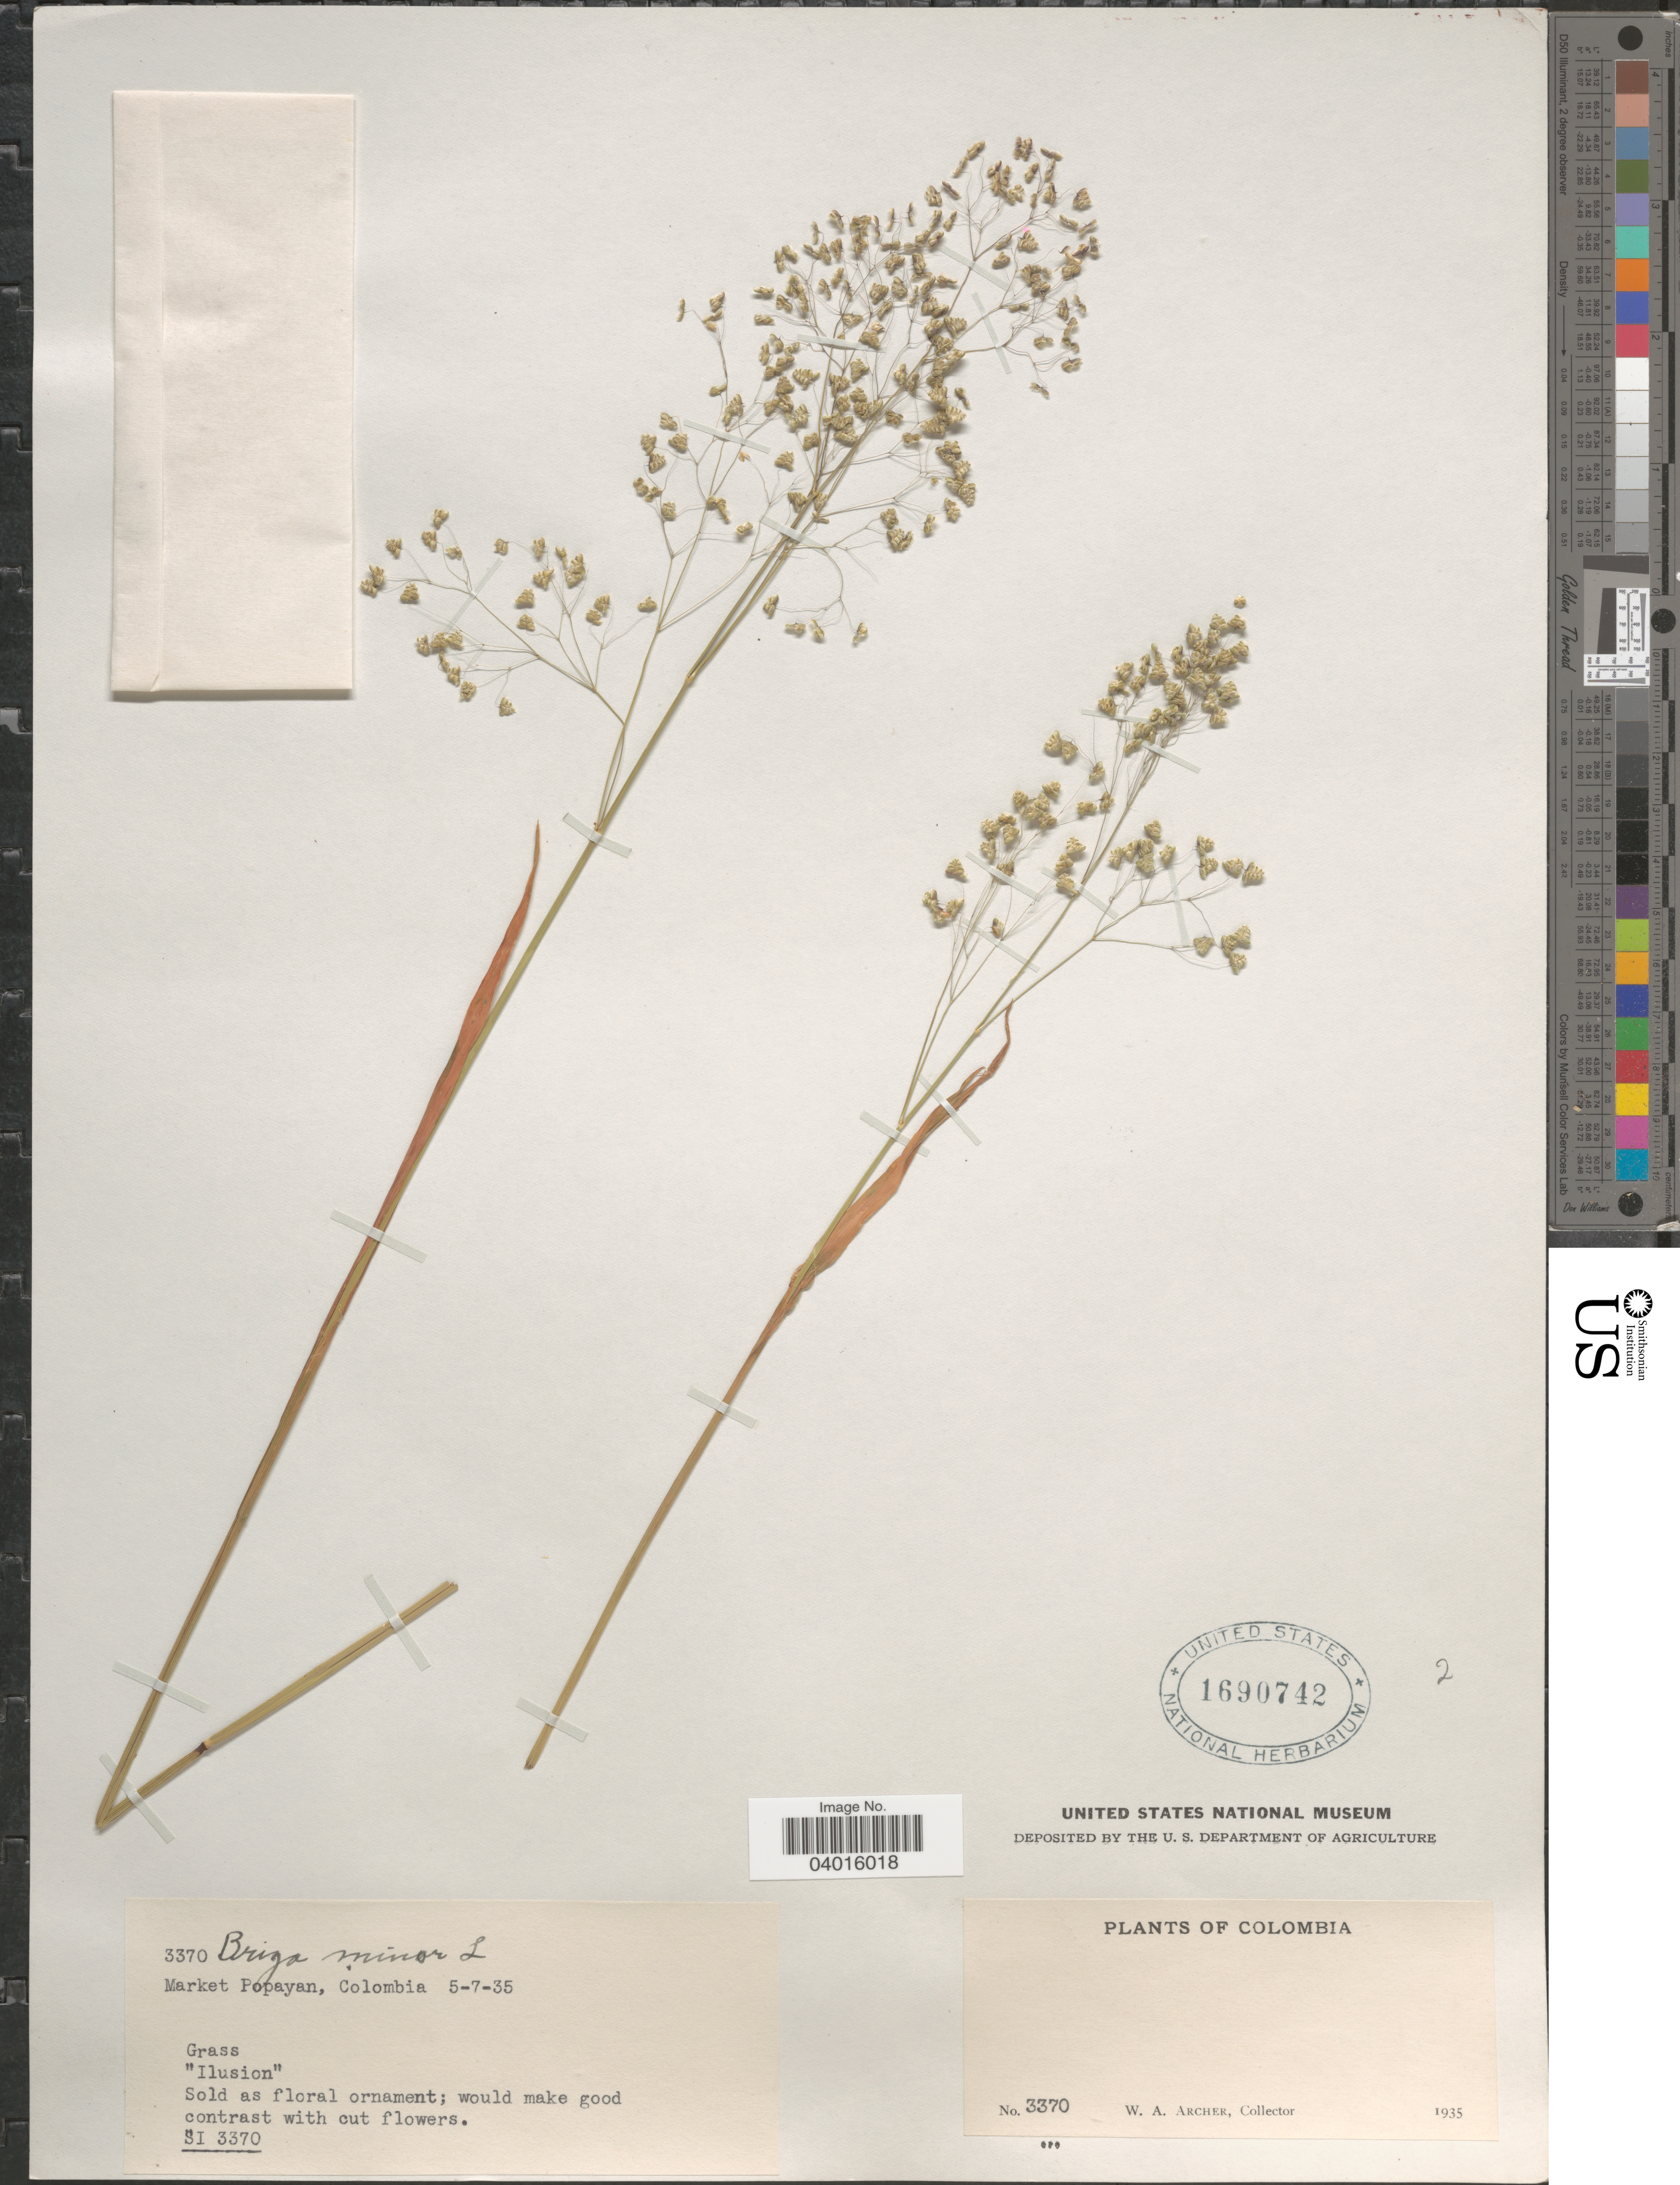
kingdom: Plantae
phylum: Tracheophyta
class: Liliopsida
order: Poales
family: Poaceae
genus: Briza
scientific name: Briza minor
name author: L.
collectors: W. Archer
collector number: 3370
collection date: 1935-07-05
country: Colombia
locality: Market Popayan.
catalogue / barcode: US 1690742